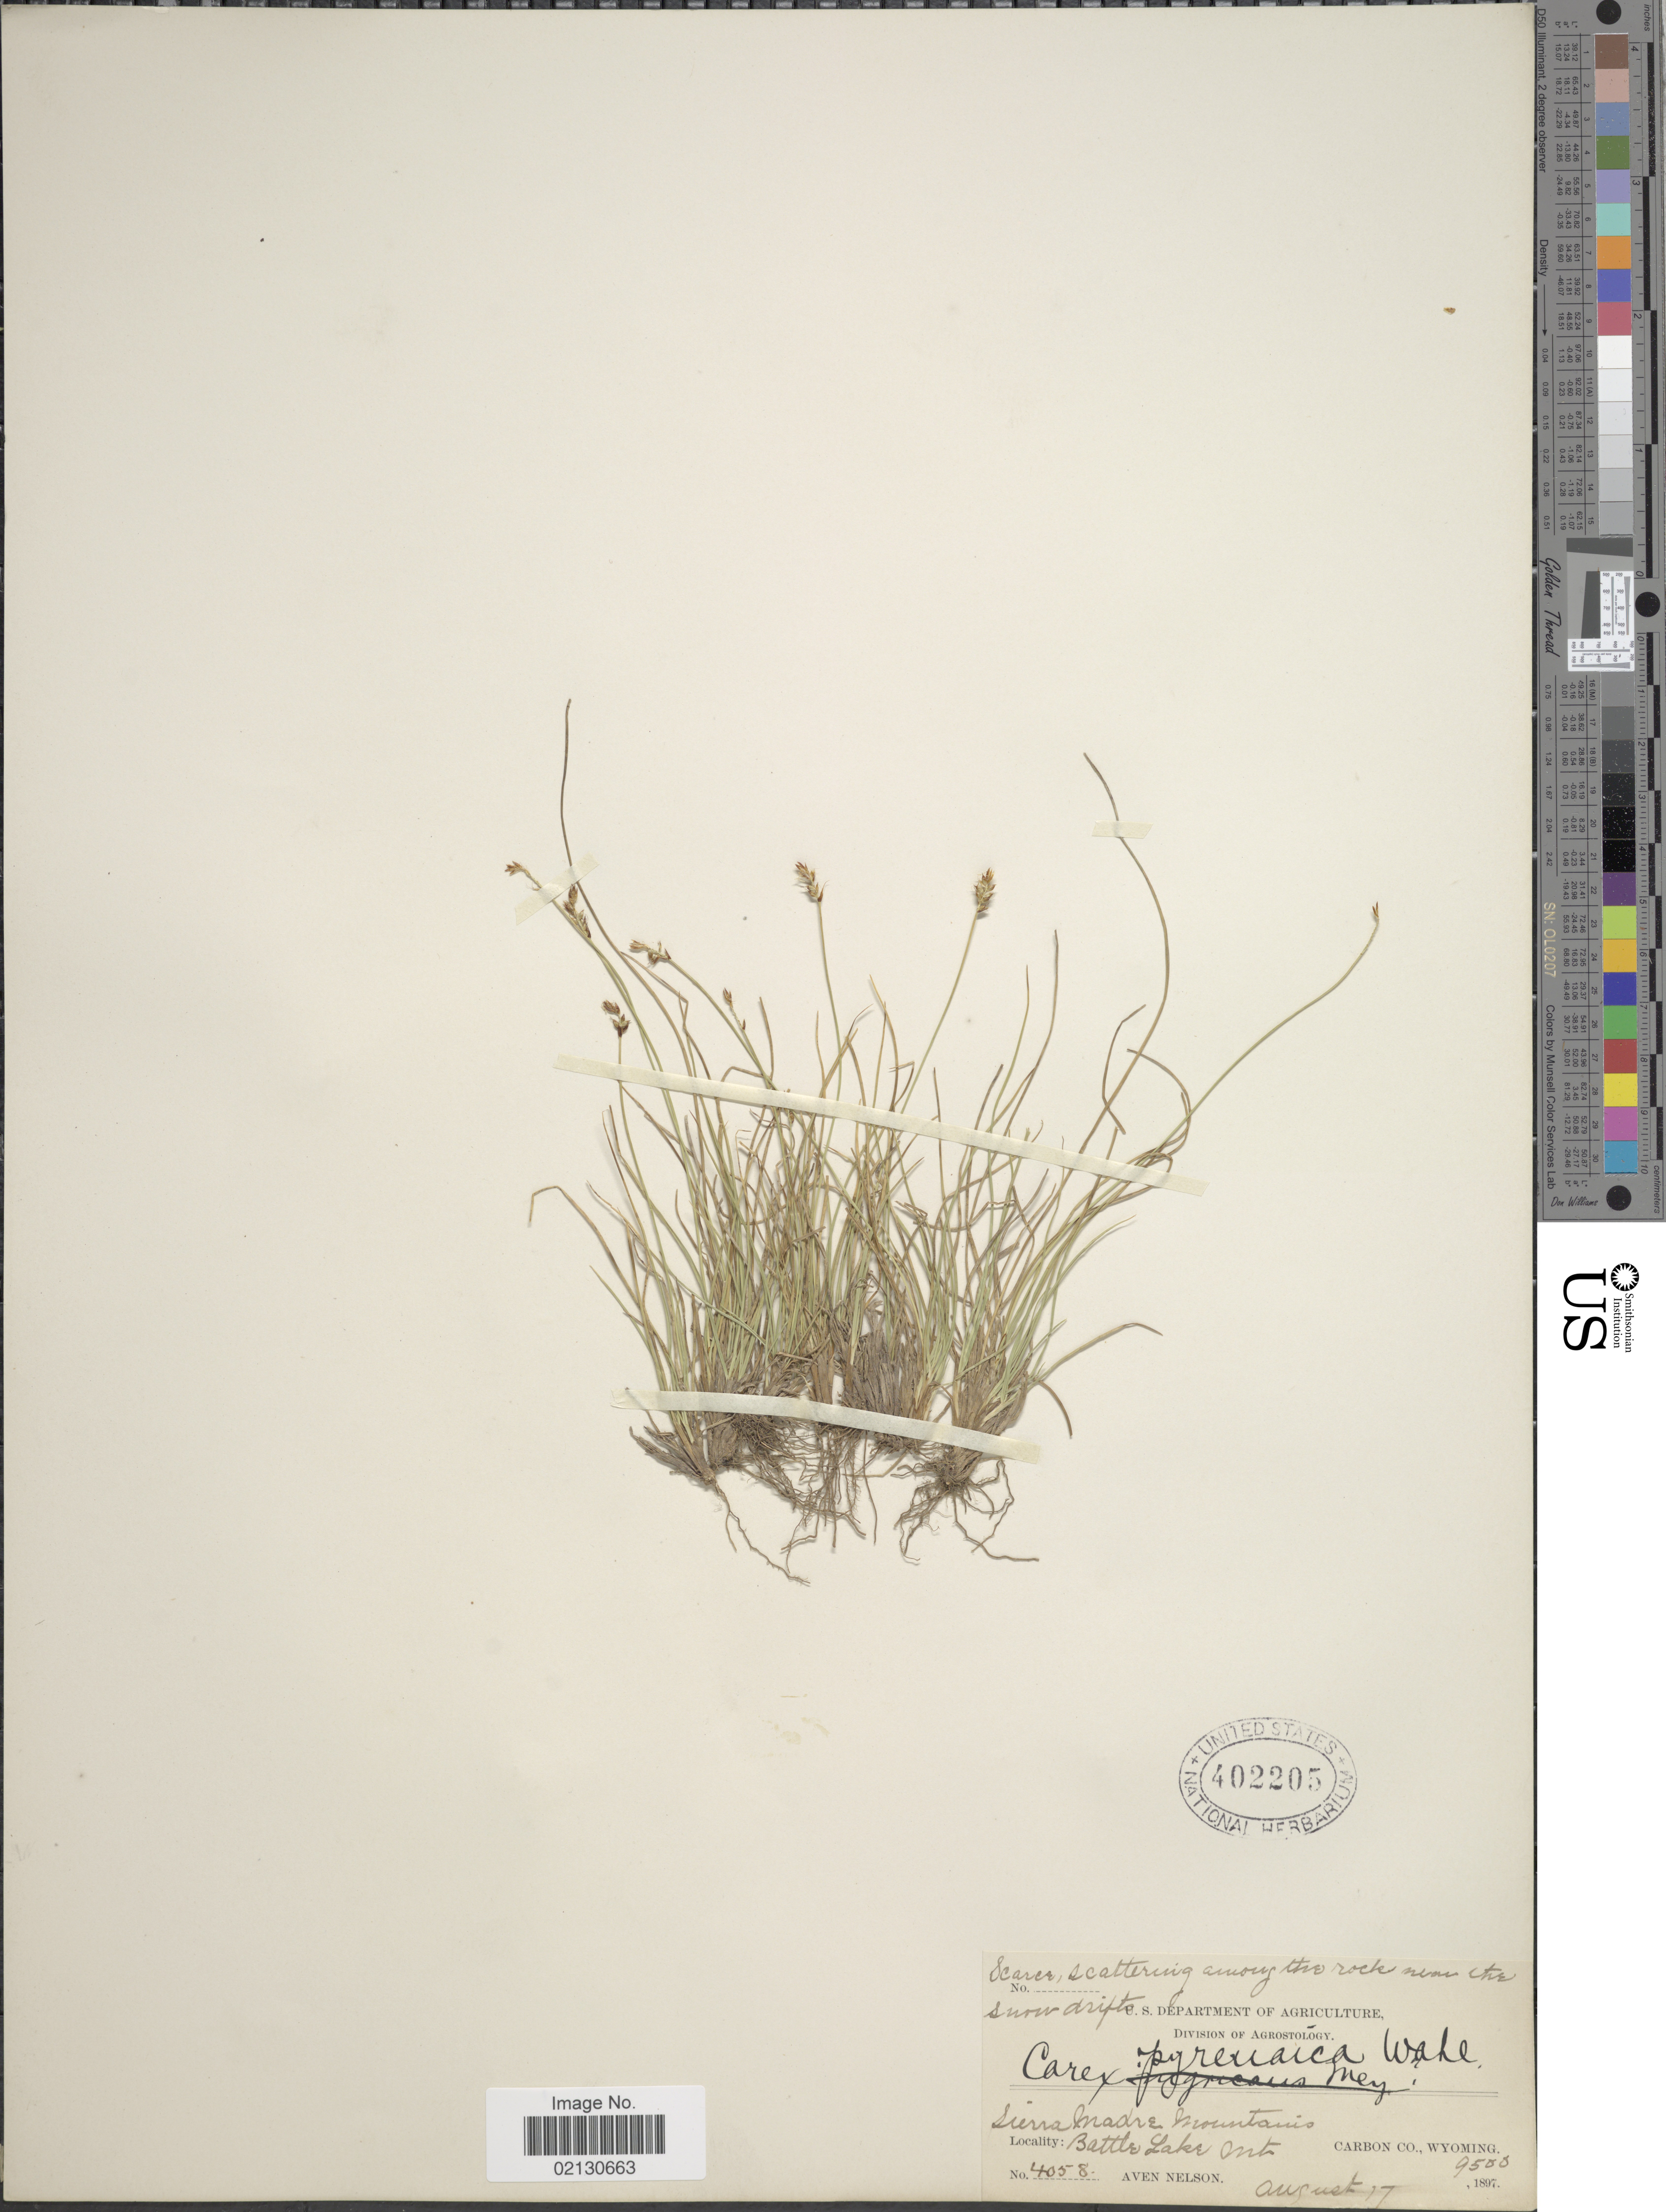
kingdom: Plantae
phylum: Tracheophyta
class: Liliopsida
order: Poales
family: Cyperaceae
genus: Carex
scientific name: Carex micropoda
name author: C.A. Mey.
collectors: A. Nelson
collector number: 4058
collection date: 1897-08-17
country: United States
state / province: Wyoming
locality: Carbon Co. Sierra Madre Mountains. Battle Lake Mt. near the snow drift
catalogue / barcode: US 402205